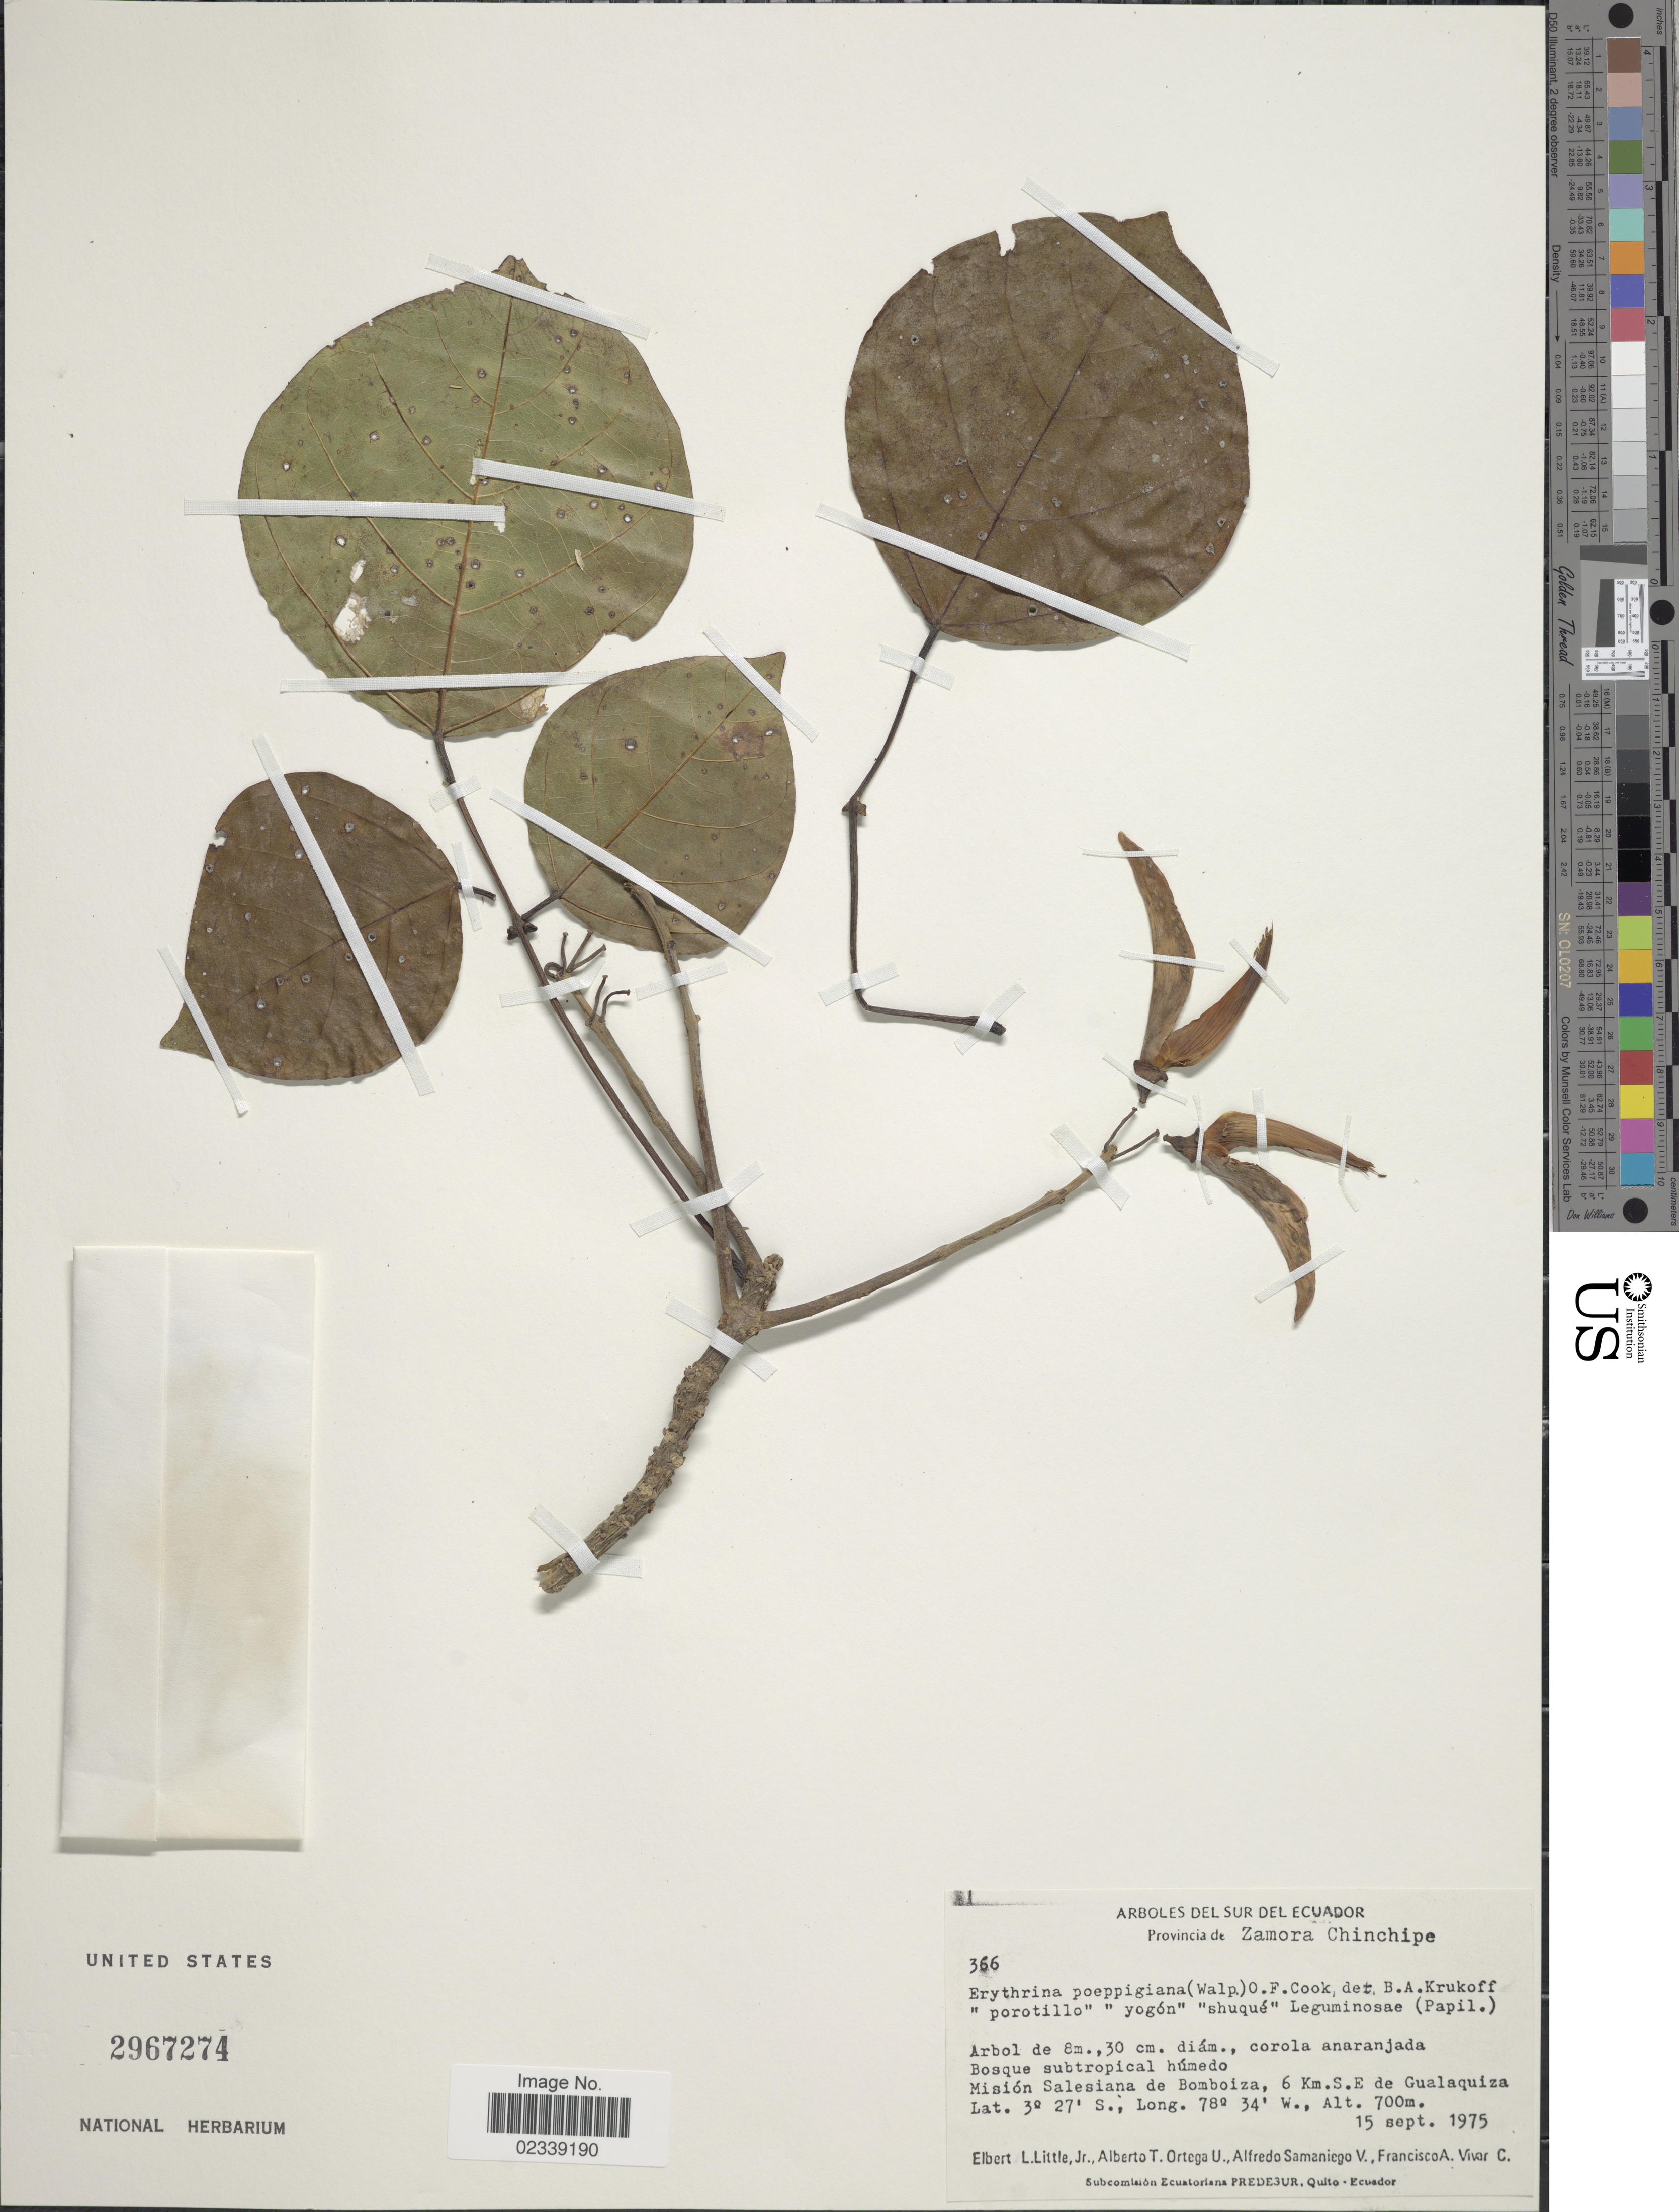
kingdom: Plantae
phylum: Tracheophyta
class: Magnoliopsida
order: Fabales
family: Fabaceae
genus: Erythrina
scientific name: Erythrina poeppigiana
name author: (Walp.) O.F. Cook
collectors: E. L. Little, A. T. Ortega U., A. V. Samaniego & F. A. Vivar C.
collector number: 366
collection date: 1975-09-15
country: Ecuador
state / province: Zamora-Chinchipe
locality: Mision Salesiana de Bomboiza, 6 km S.E. de Gualaquiza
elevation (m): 700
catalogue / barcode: US 2967274